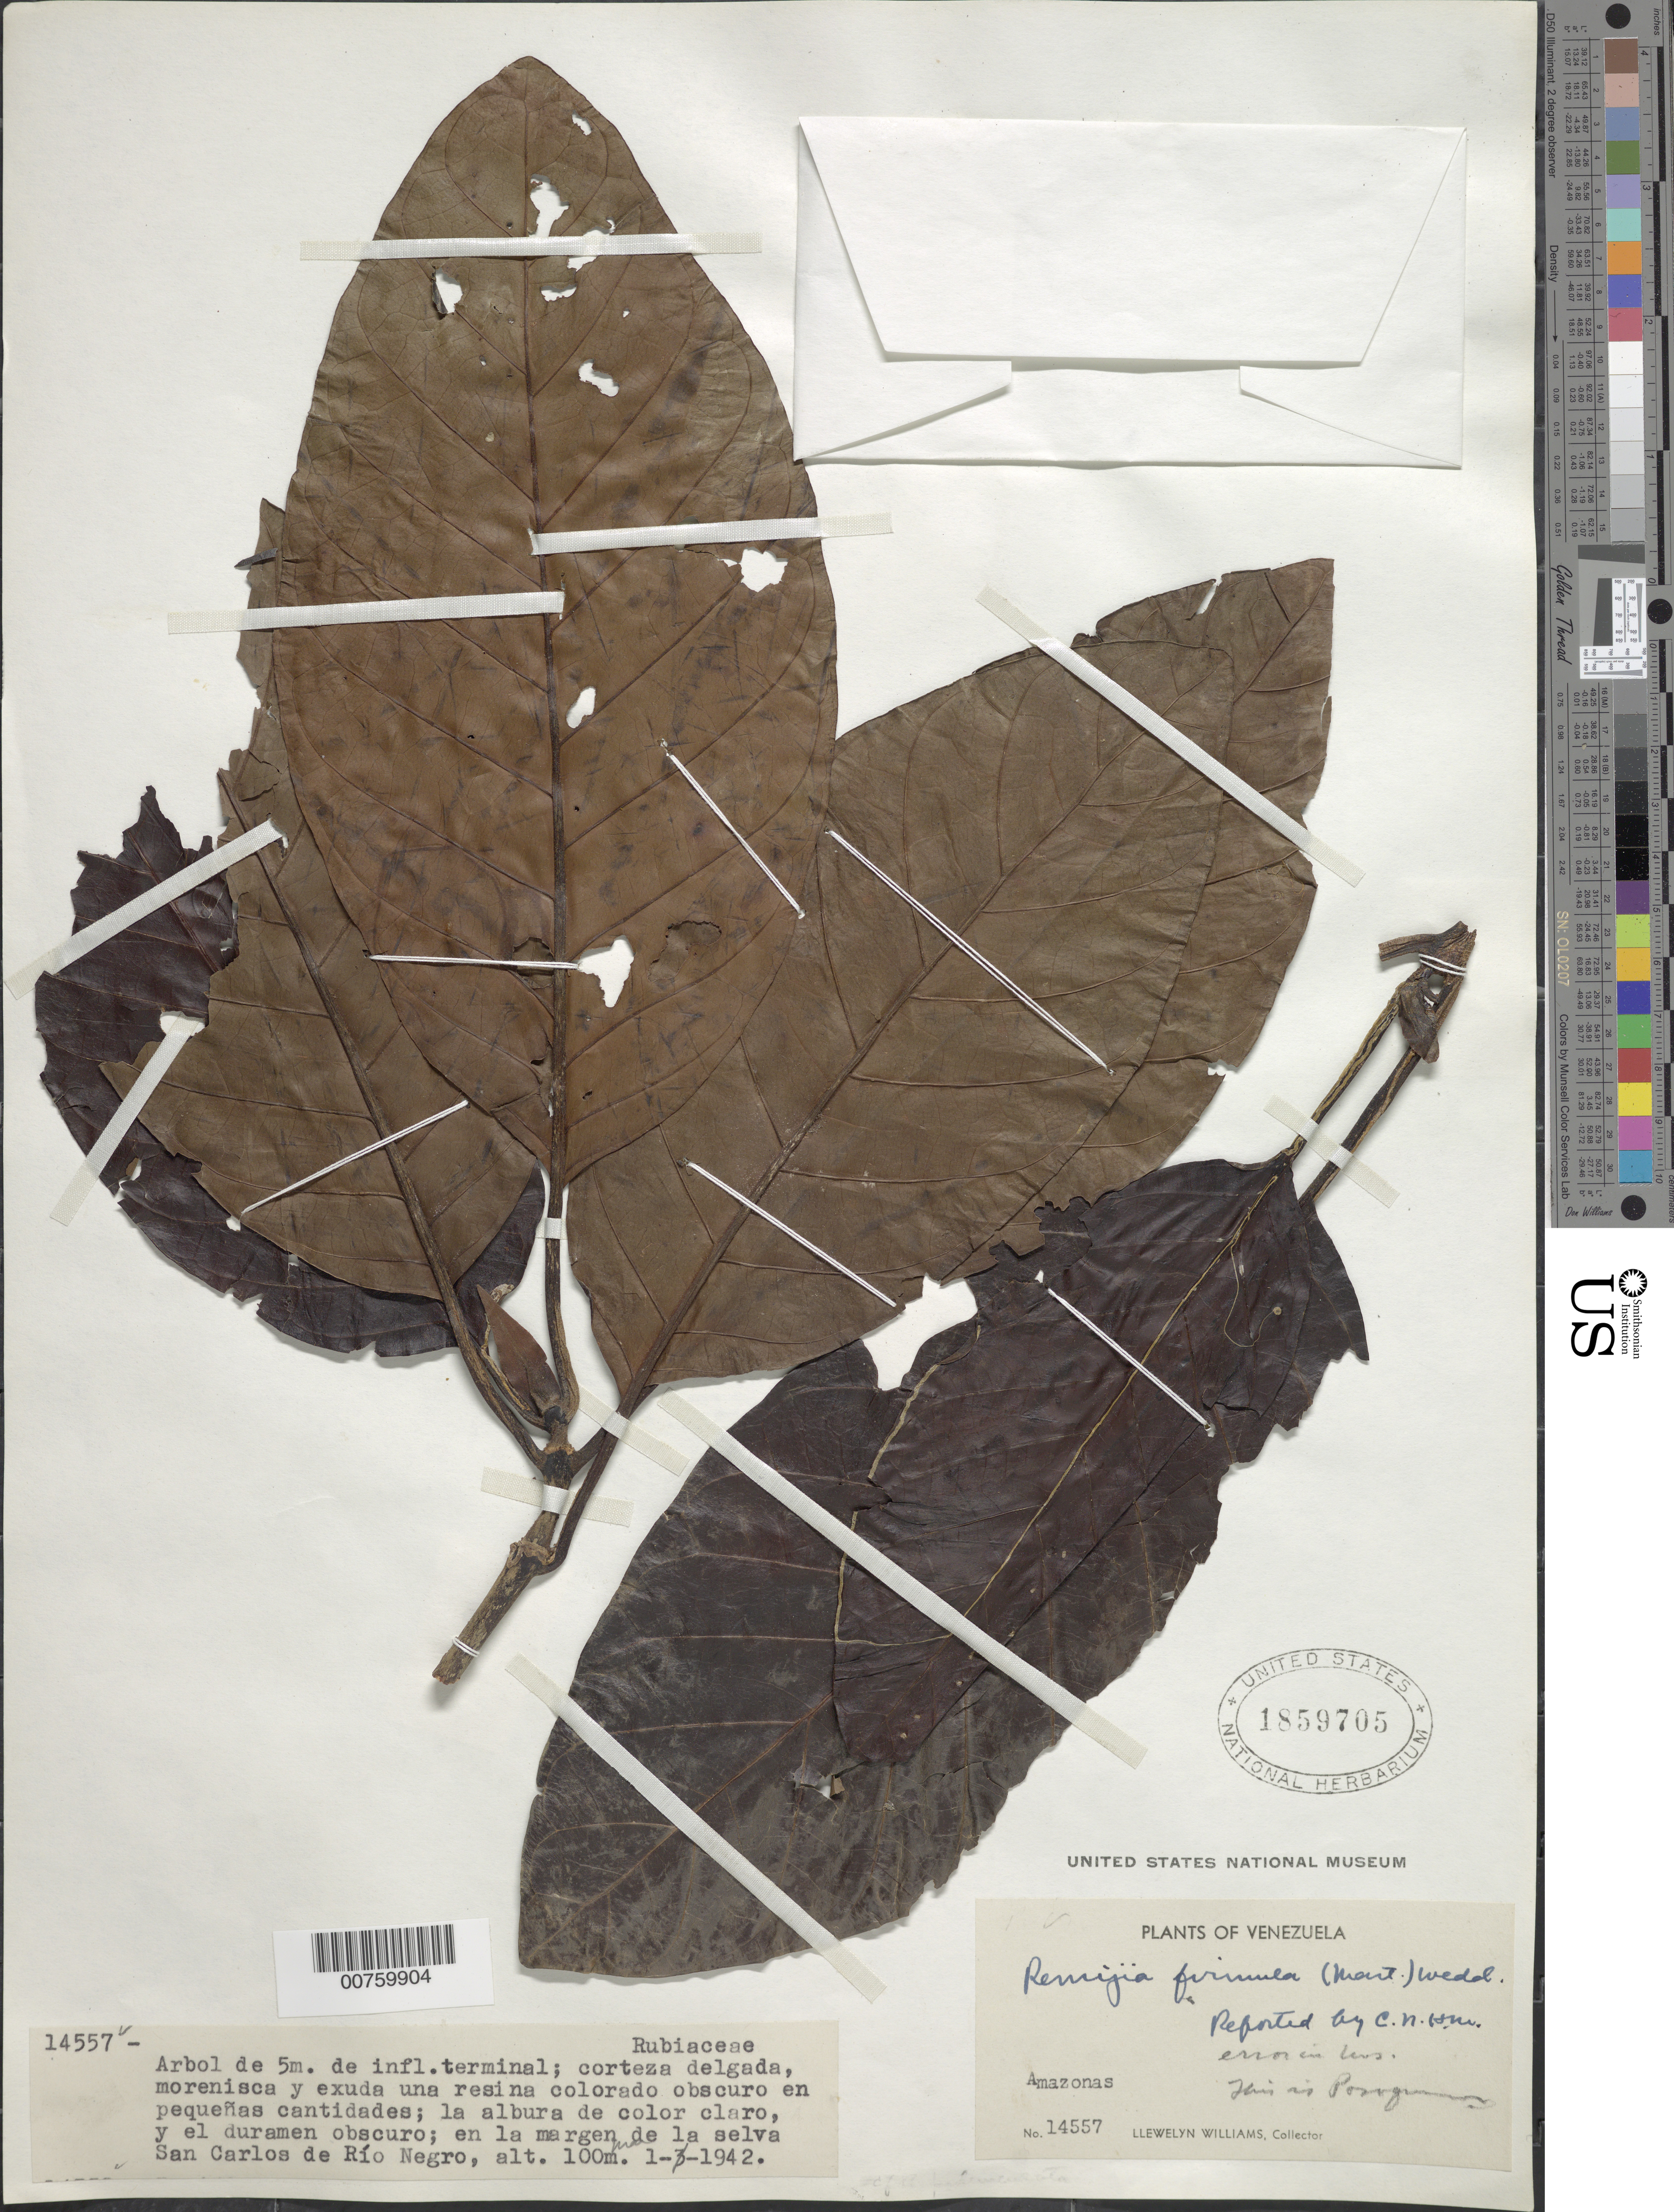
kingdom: Plantae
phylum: Tracheophyta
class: Magnoliopsida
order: Gentianales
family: Rubiaceae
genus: Remijia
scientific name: Remijia firmula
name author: (Mart.) Wedd.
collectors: Ll. Williams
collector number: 14557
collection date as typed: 1-Mar-43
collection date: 1943-03-01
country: Venezuela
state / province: Amazonas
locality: San Carlos de Río Negro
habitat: Margen de la selva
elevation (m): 100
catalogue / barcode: US 1859705